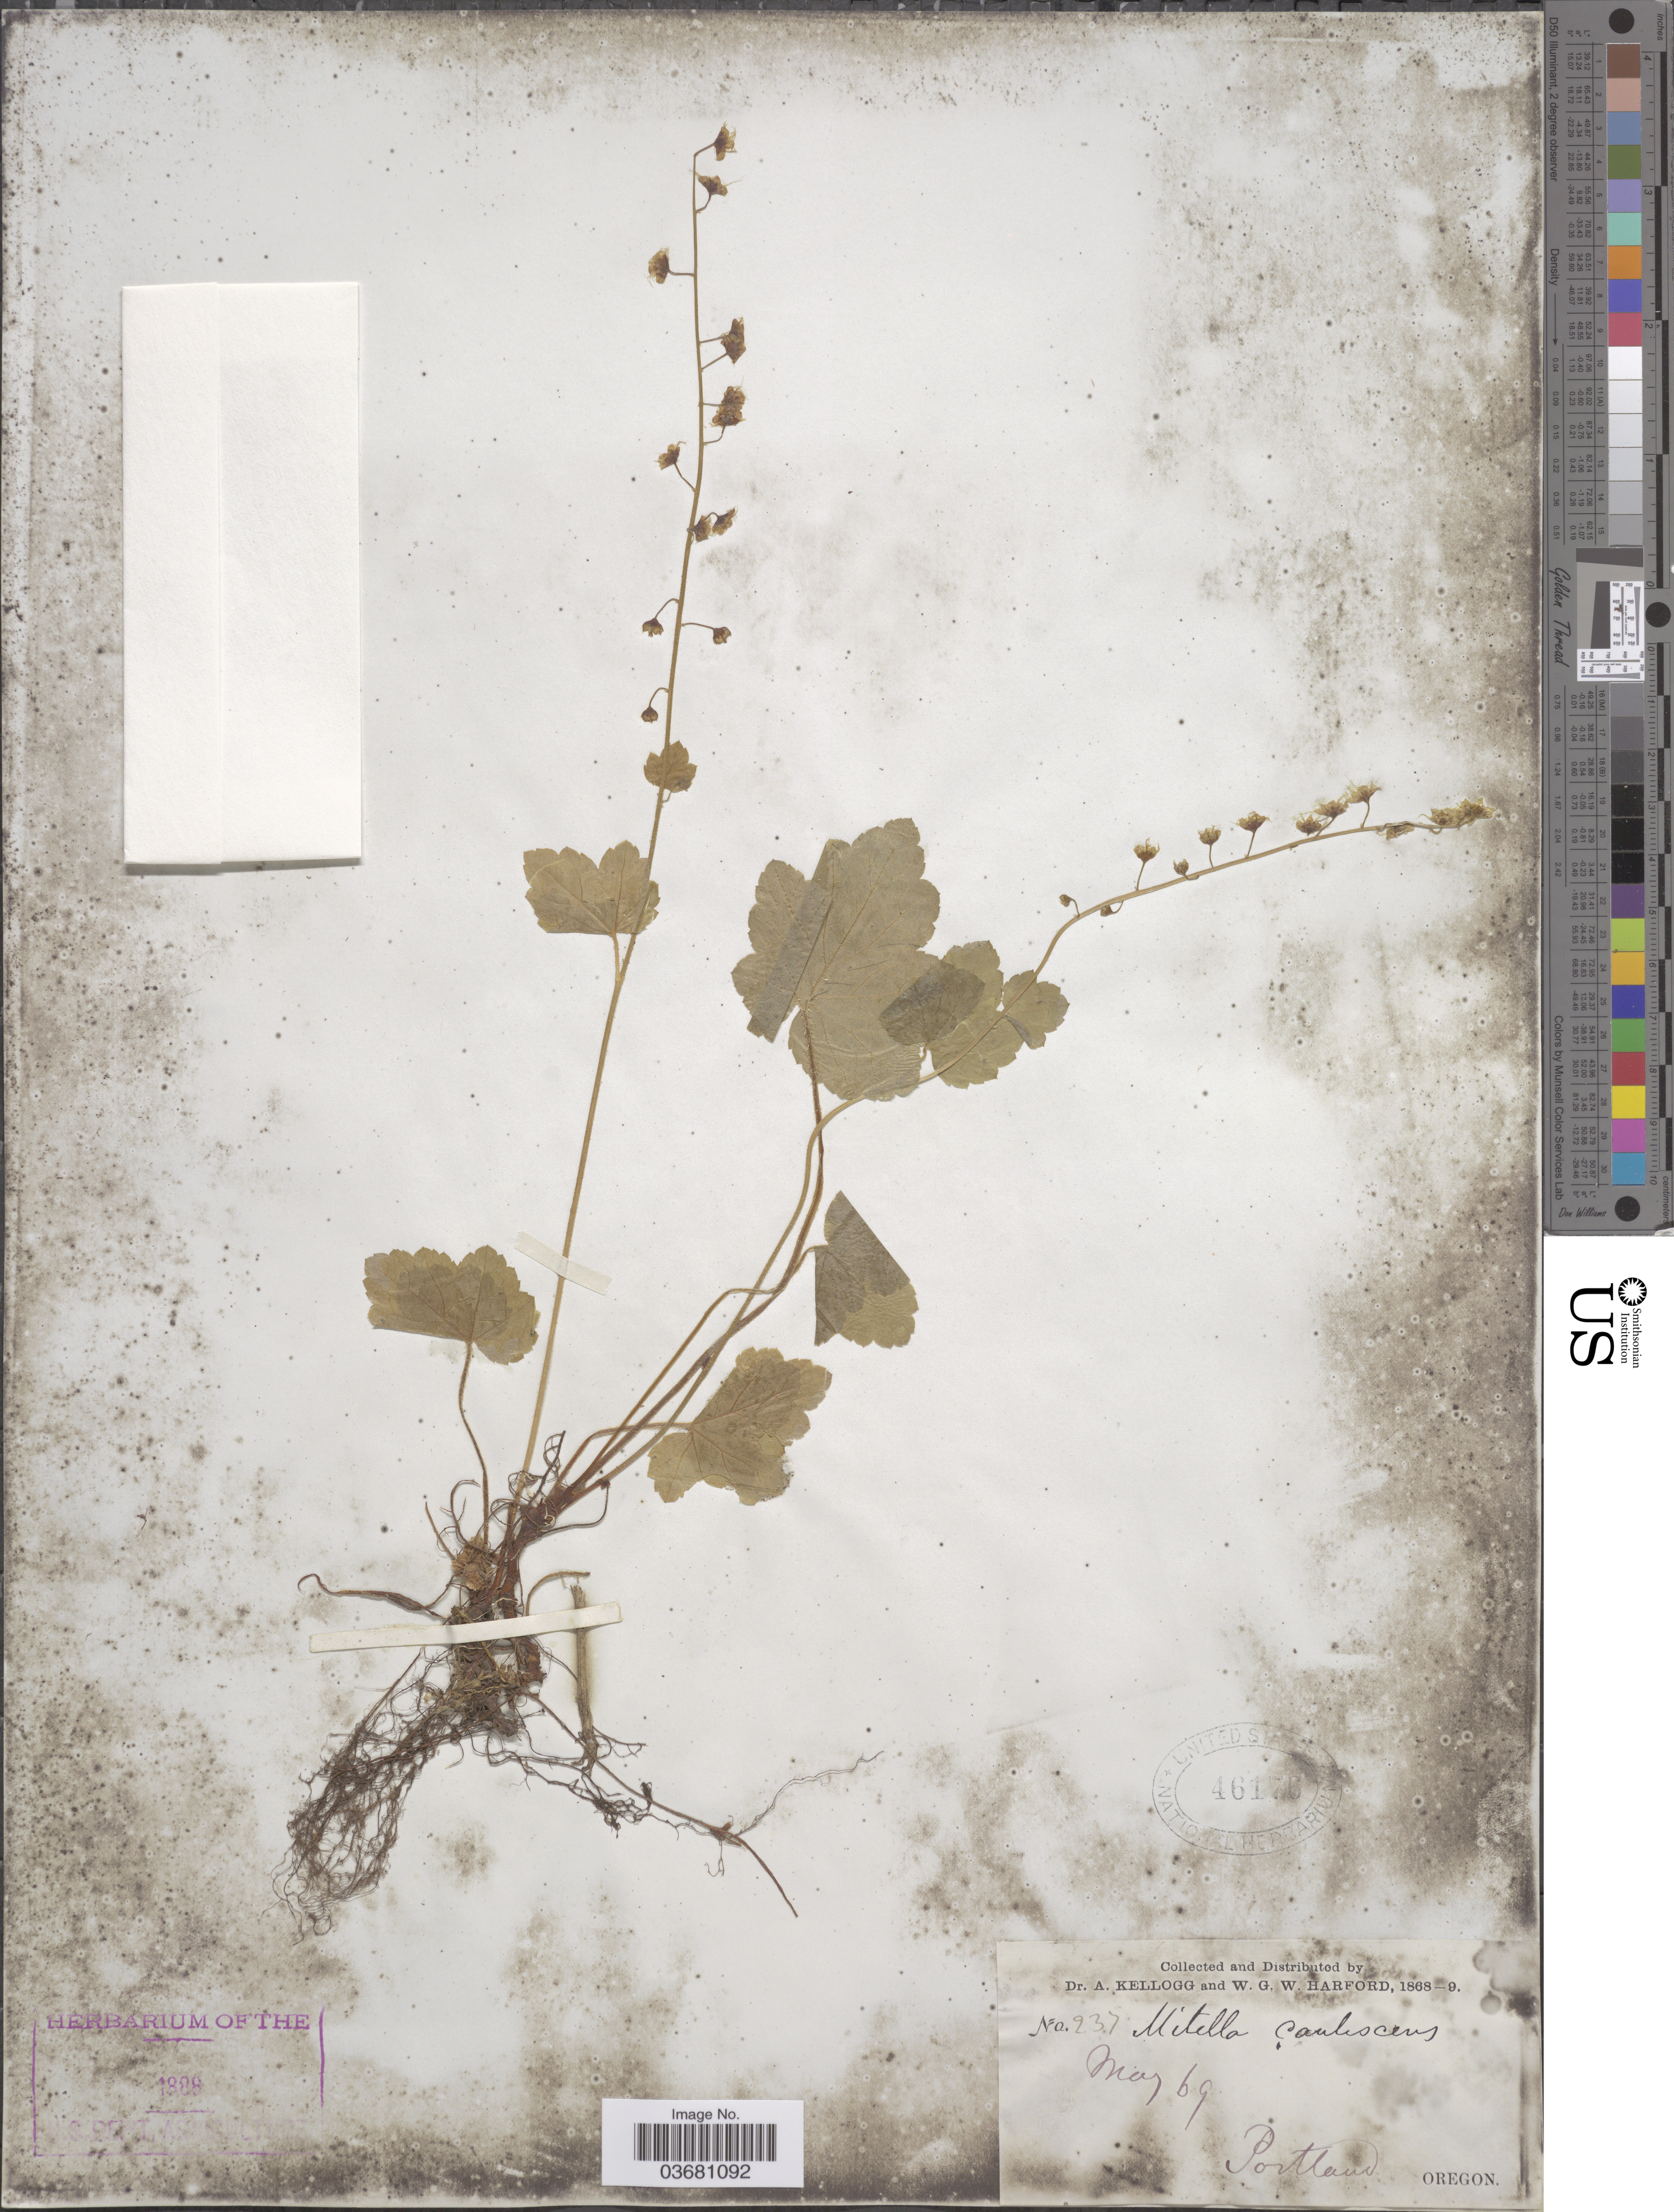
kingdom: Plantae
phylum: Tracheophyta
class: Magnoliopsida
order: Saxifragales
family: Saxifragaceae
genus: Mitella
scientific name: Mitella caulescens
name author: (Nutt.) Howell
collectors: A. Kellogg & W. G. W. Harford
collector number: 237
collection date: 1869-05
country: United States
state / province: Oregon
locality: Portland.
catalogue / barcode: US 46176